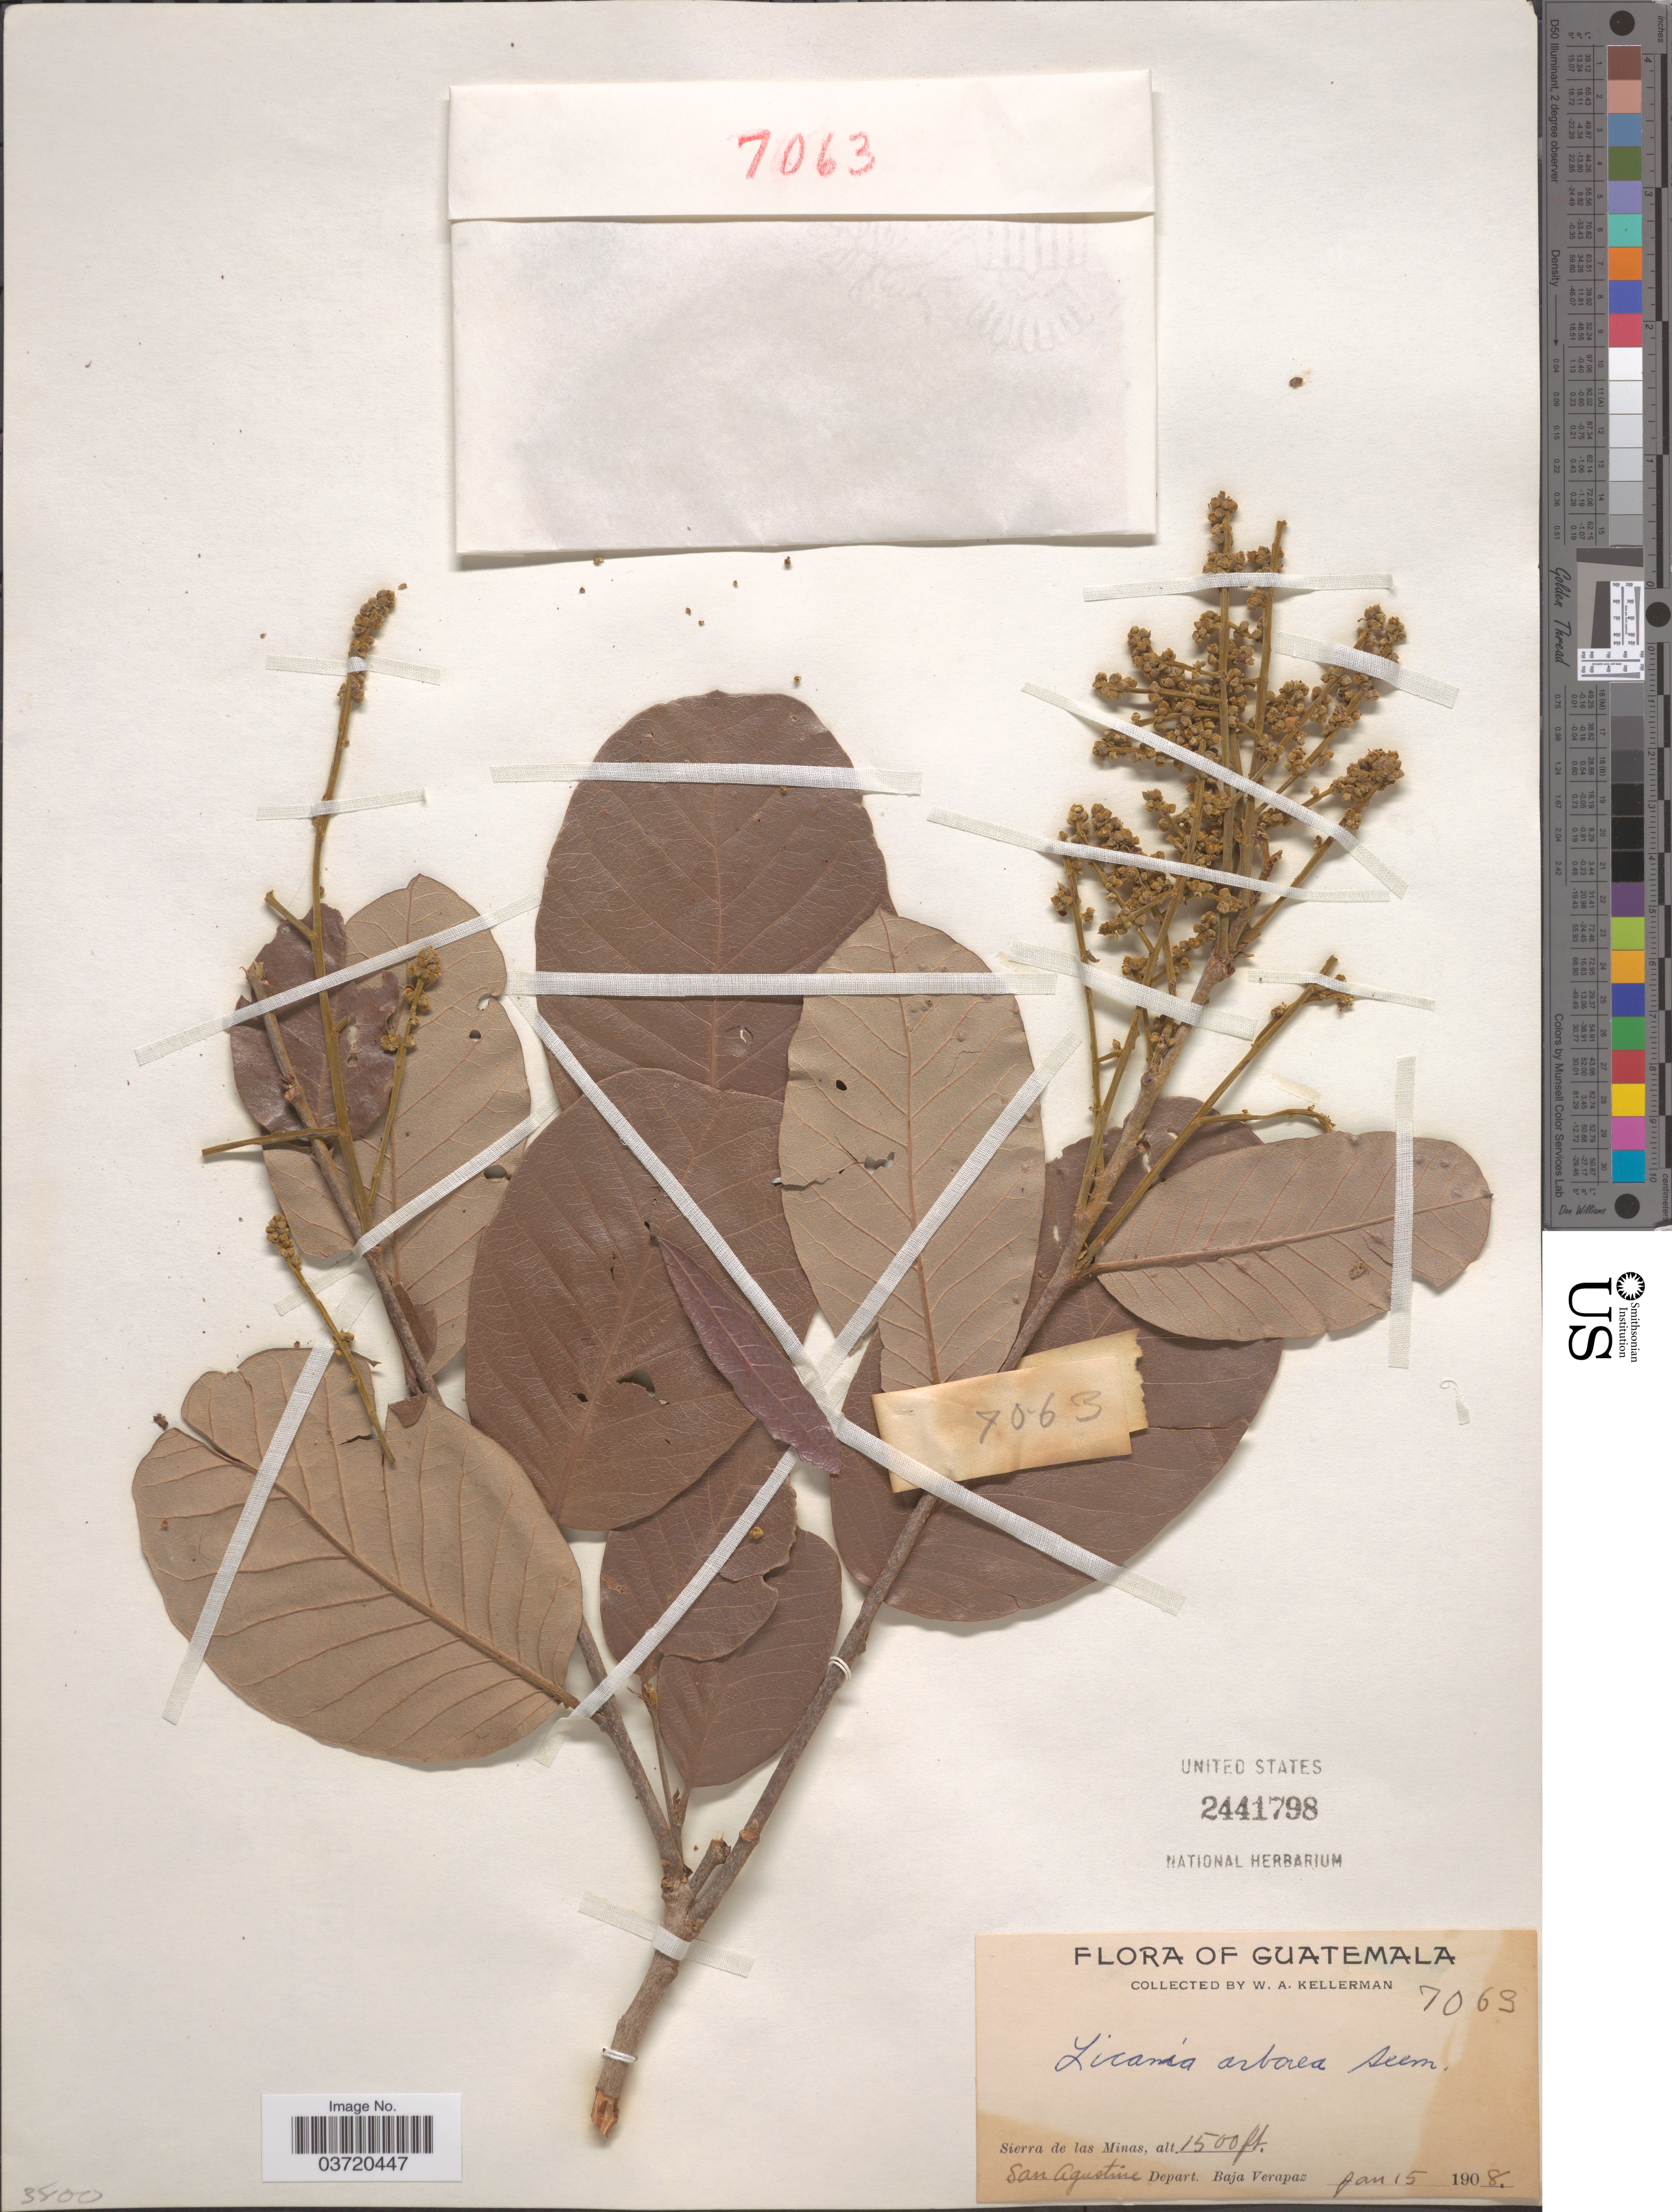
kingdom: Plantae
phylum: Tracheophyta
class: Magnoliopsida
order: Malpighiales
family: Chrysobalanaceae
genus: Microdesmia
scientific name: Microdesmia arborea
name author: (Seem.) Sothers & Prance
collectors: W. Kellerman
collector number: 7069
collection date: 1908-01-15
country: Guatemala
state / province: Baja Verapaz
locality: Sierra de las Minas. San Agustine Depart. Baja Verapaz.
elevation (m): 457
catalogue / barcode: US 2441798